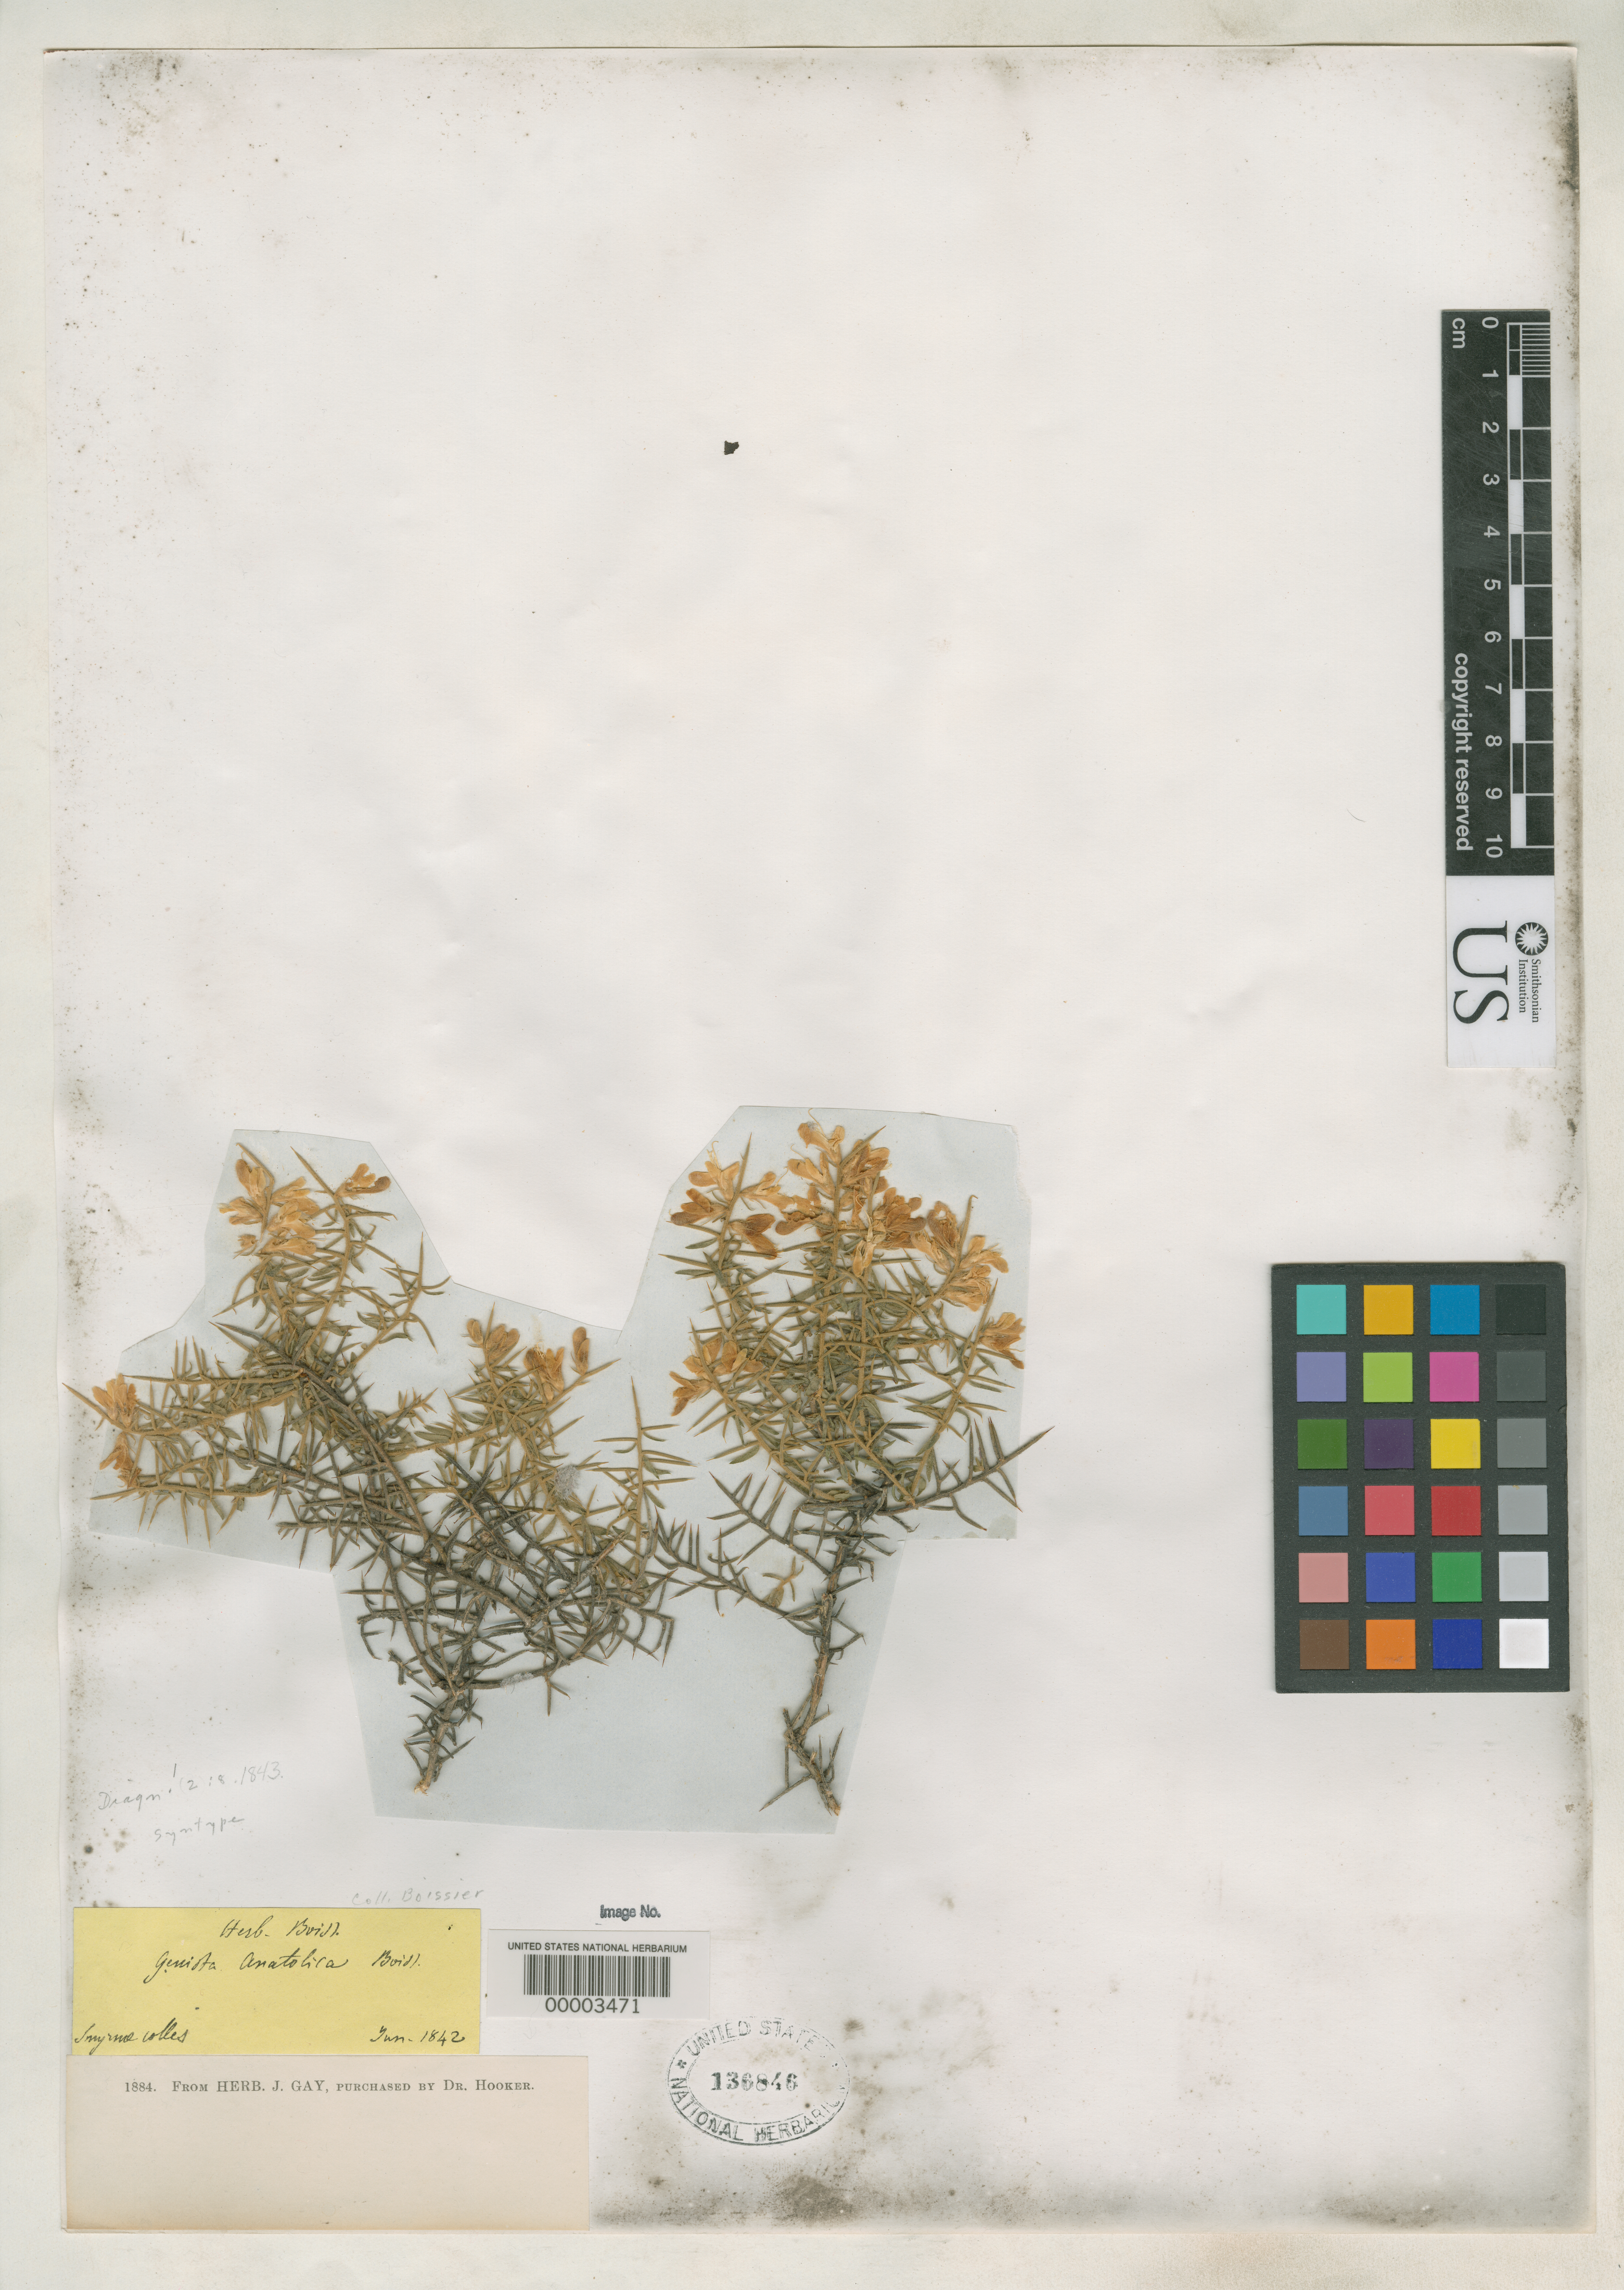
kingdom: Plantae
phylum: Tracheophyta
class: Magnoliopsida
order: Fabales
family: Fabaceae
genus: Genista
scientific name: Genista anatolica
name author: Boiss.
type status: Syntype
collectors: P. Boissier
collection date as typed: Jun 1842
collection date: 1842-06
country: Turkey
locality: Izmir (Smyrna).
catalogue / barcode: US 136846